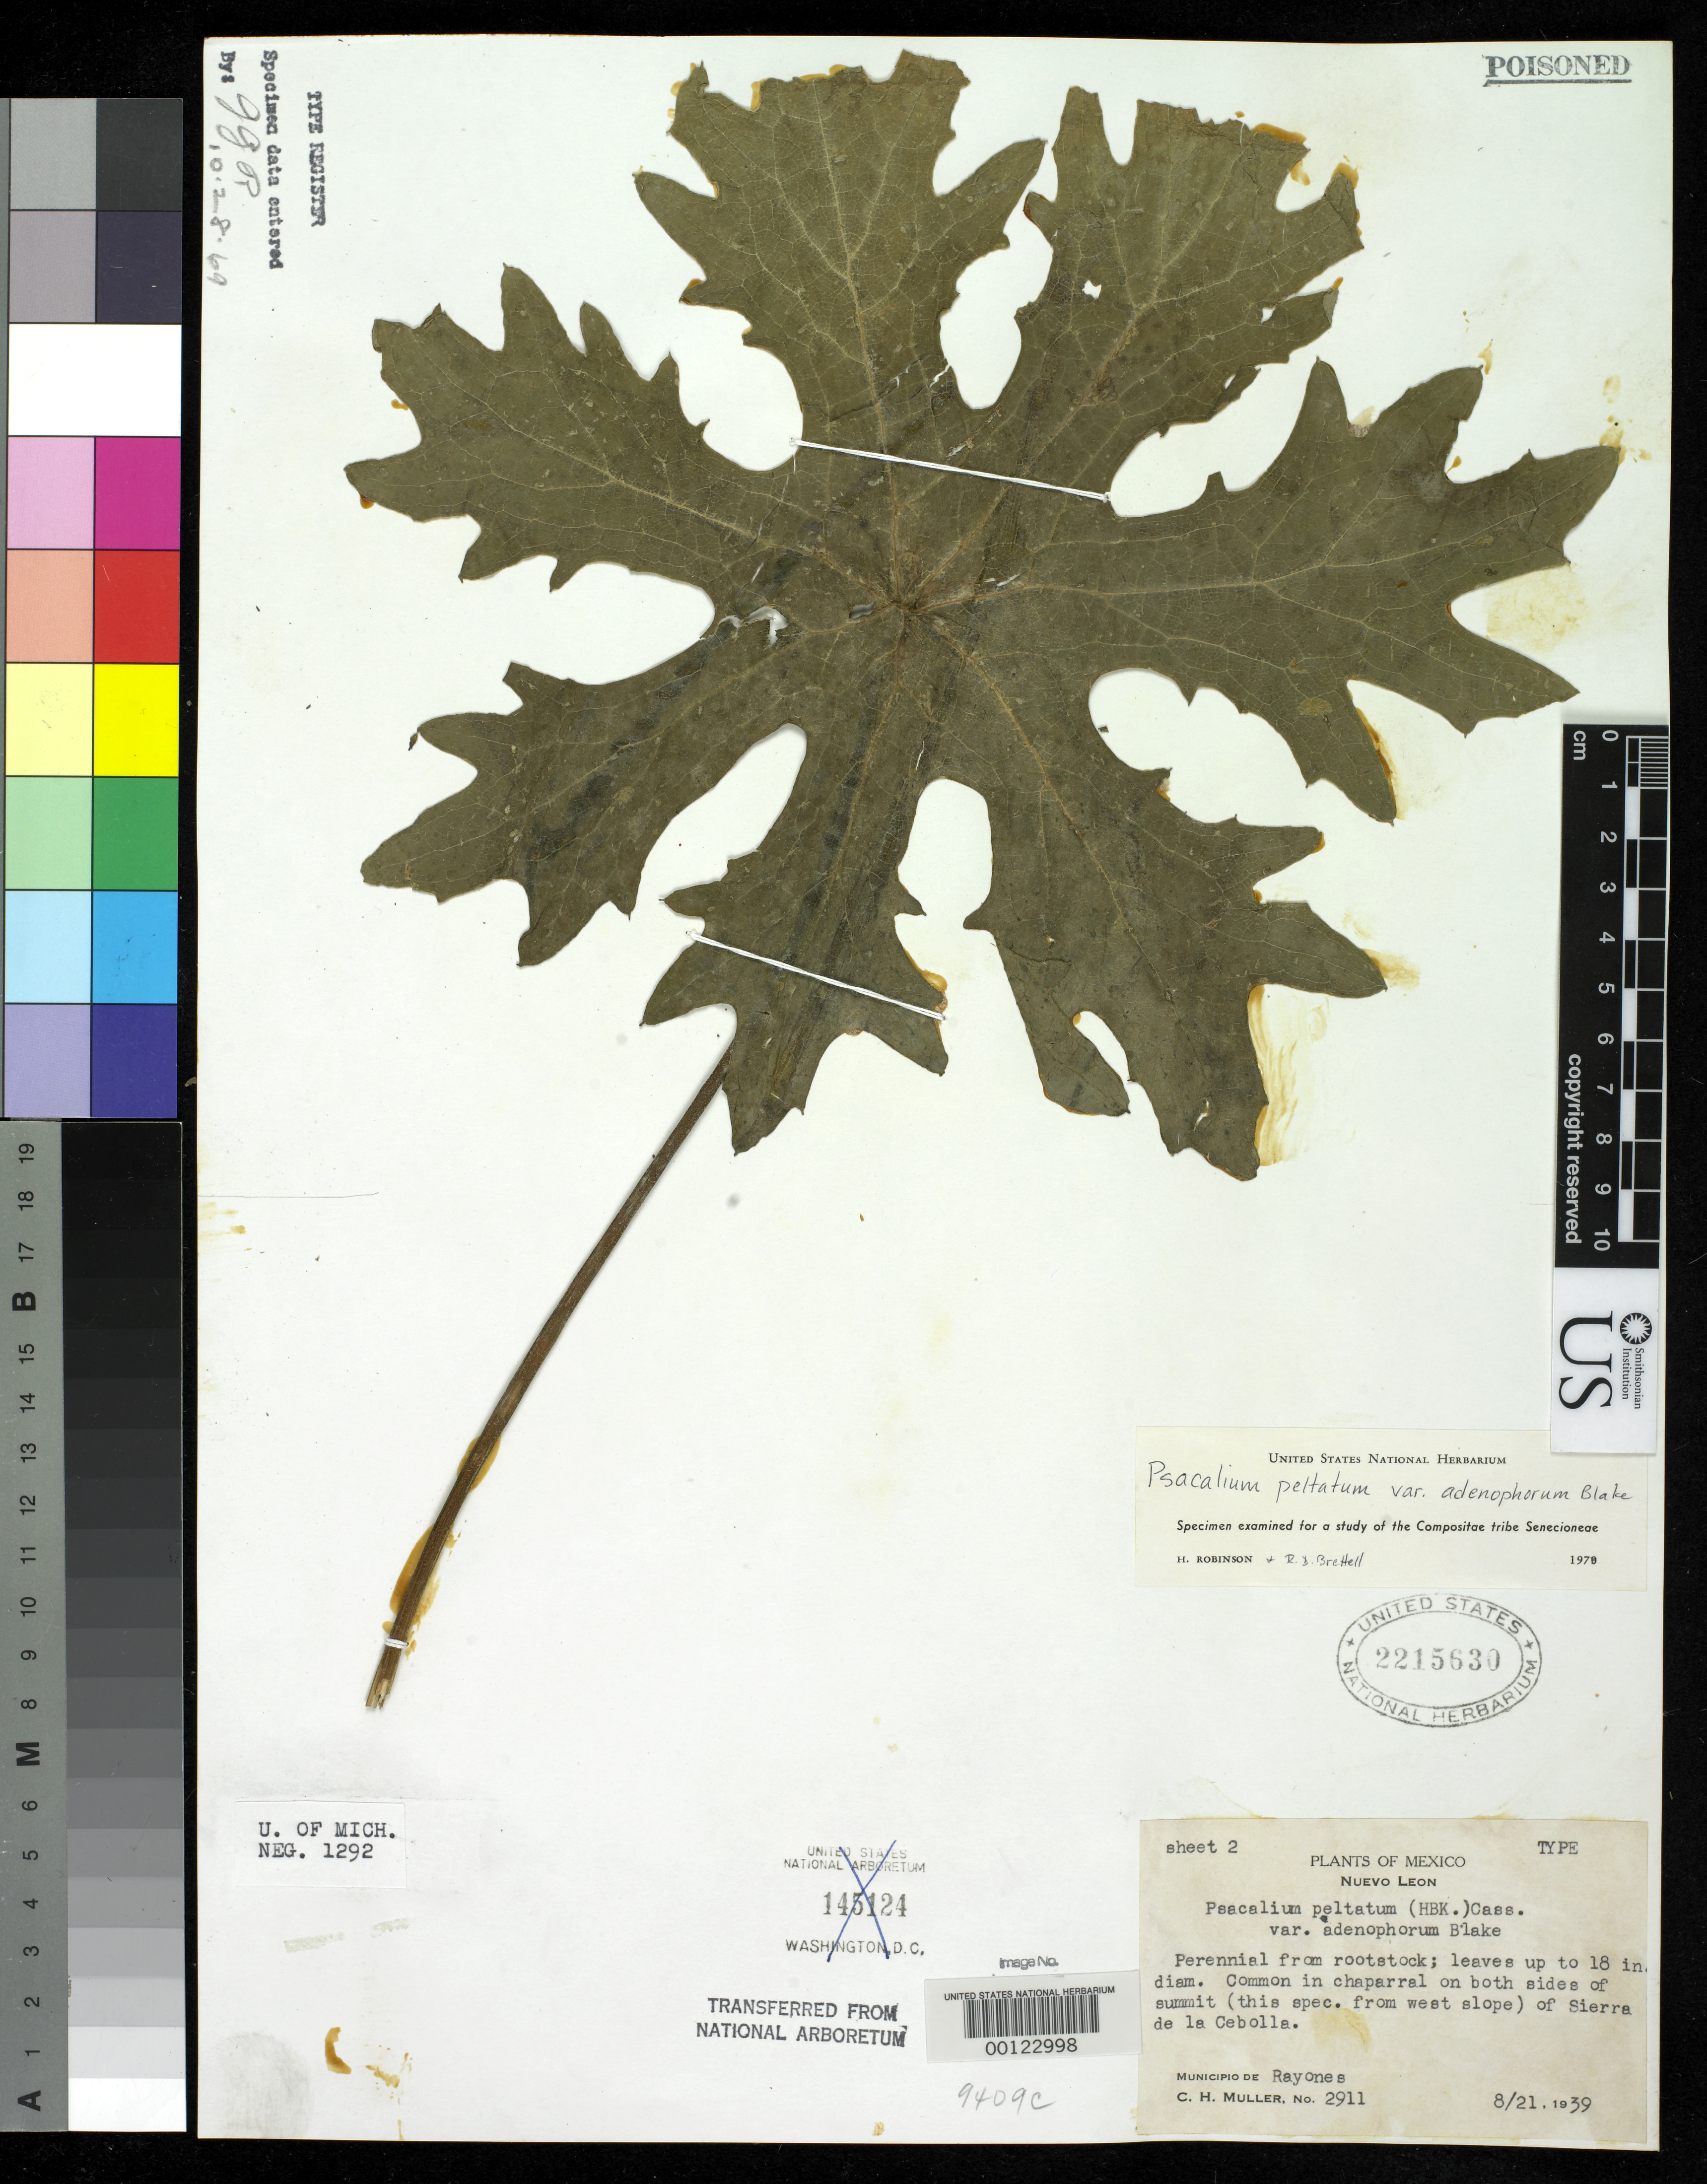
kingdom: Plantae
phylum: Tracheophyta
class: Magnoliopsida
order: Asterales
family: Asteraceae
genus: Psacalium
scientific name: Psacalium peltatum var. adenophorum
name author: S.F. Blake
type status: Holotype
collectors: C. H. Muller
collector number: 2911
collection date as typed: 21 Aug 1939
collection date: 1939-08-21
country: Mexico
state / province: Nuevo León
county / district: Rayones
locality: Sierra de La Cebolla.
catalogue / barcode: US 2215630